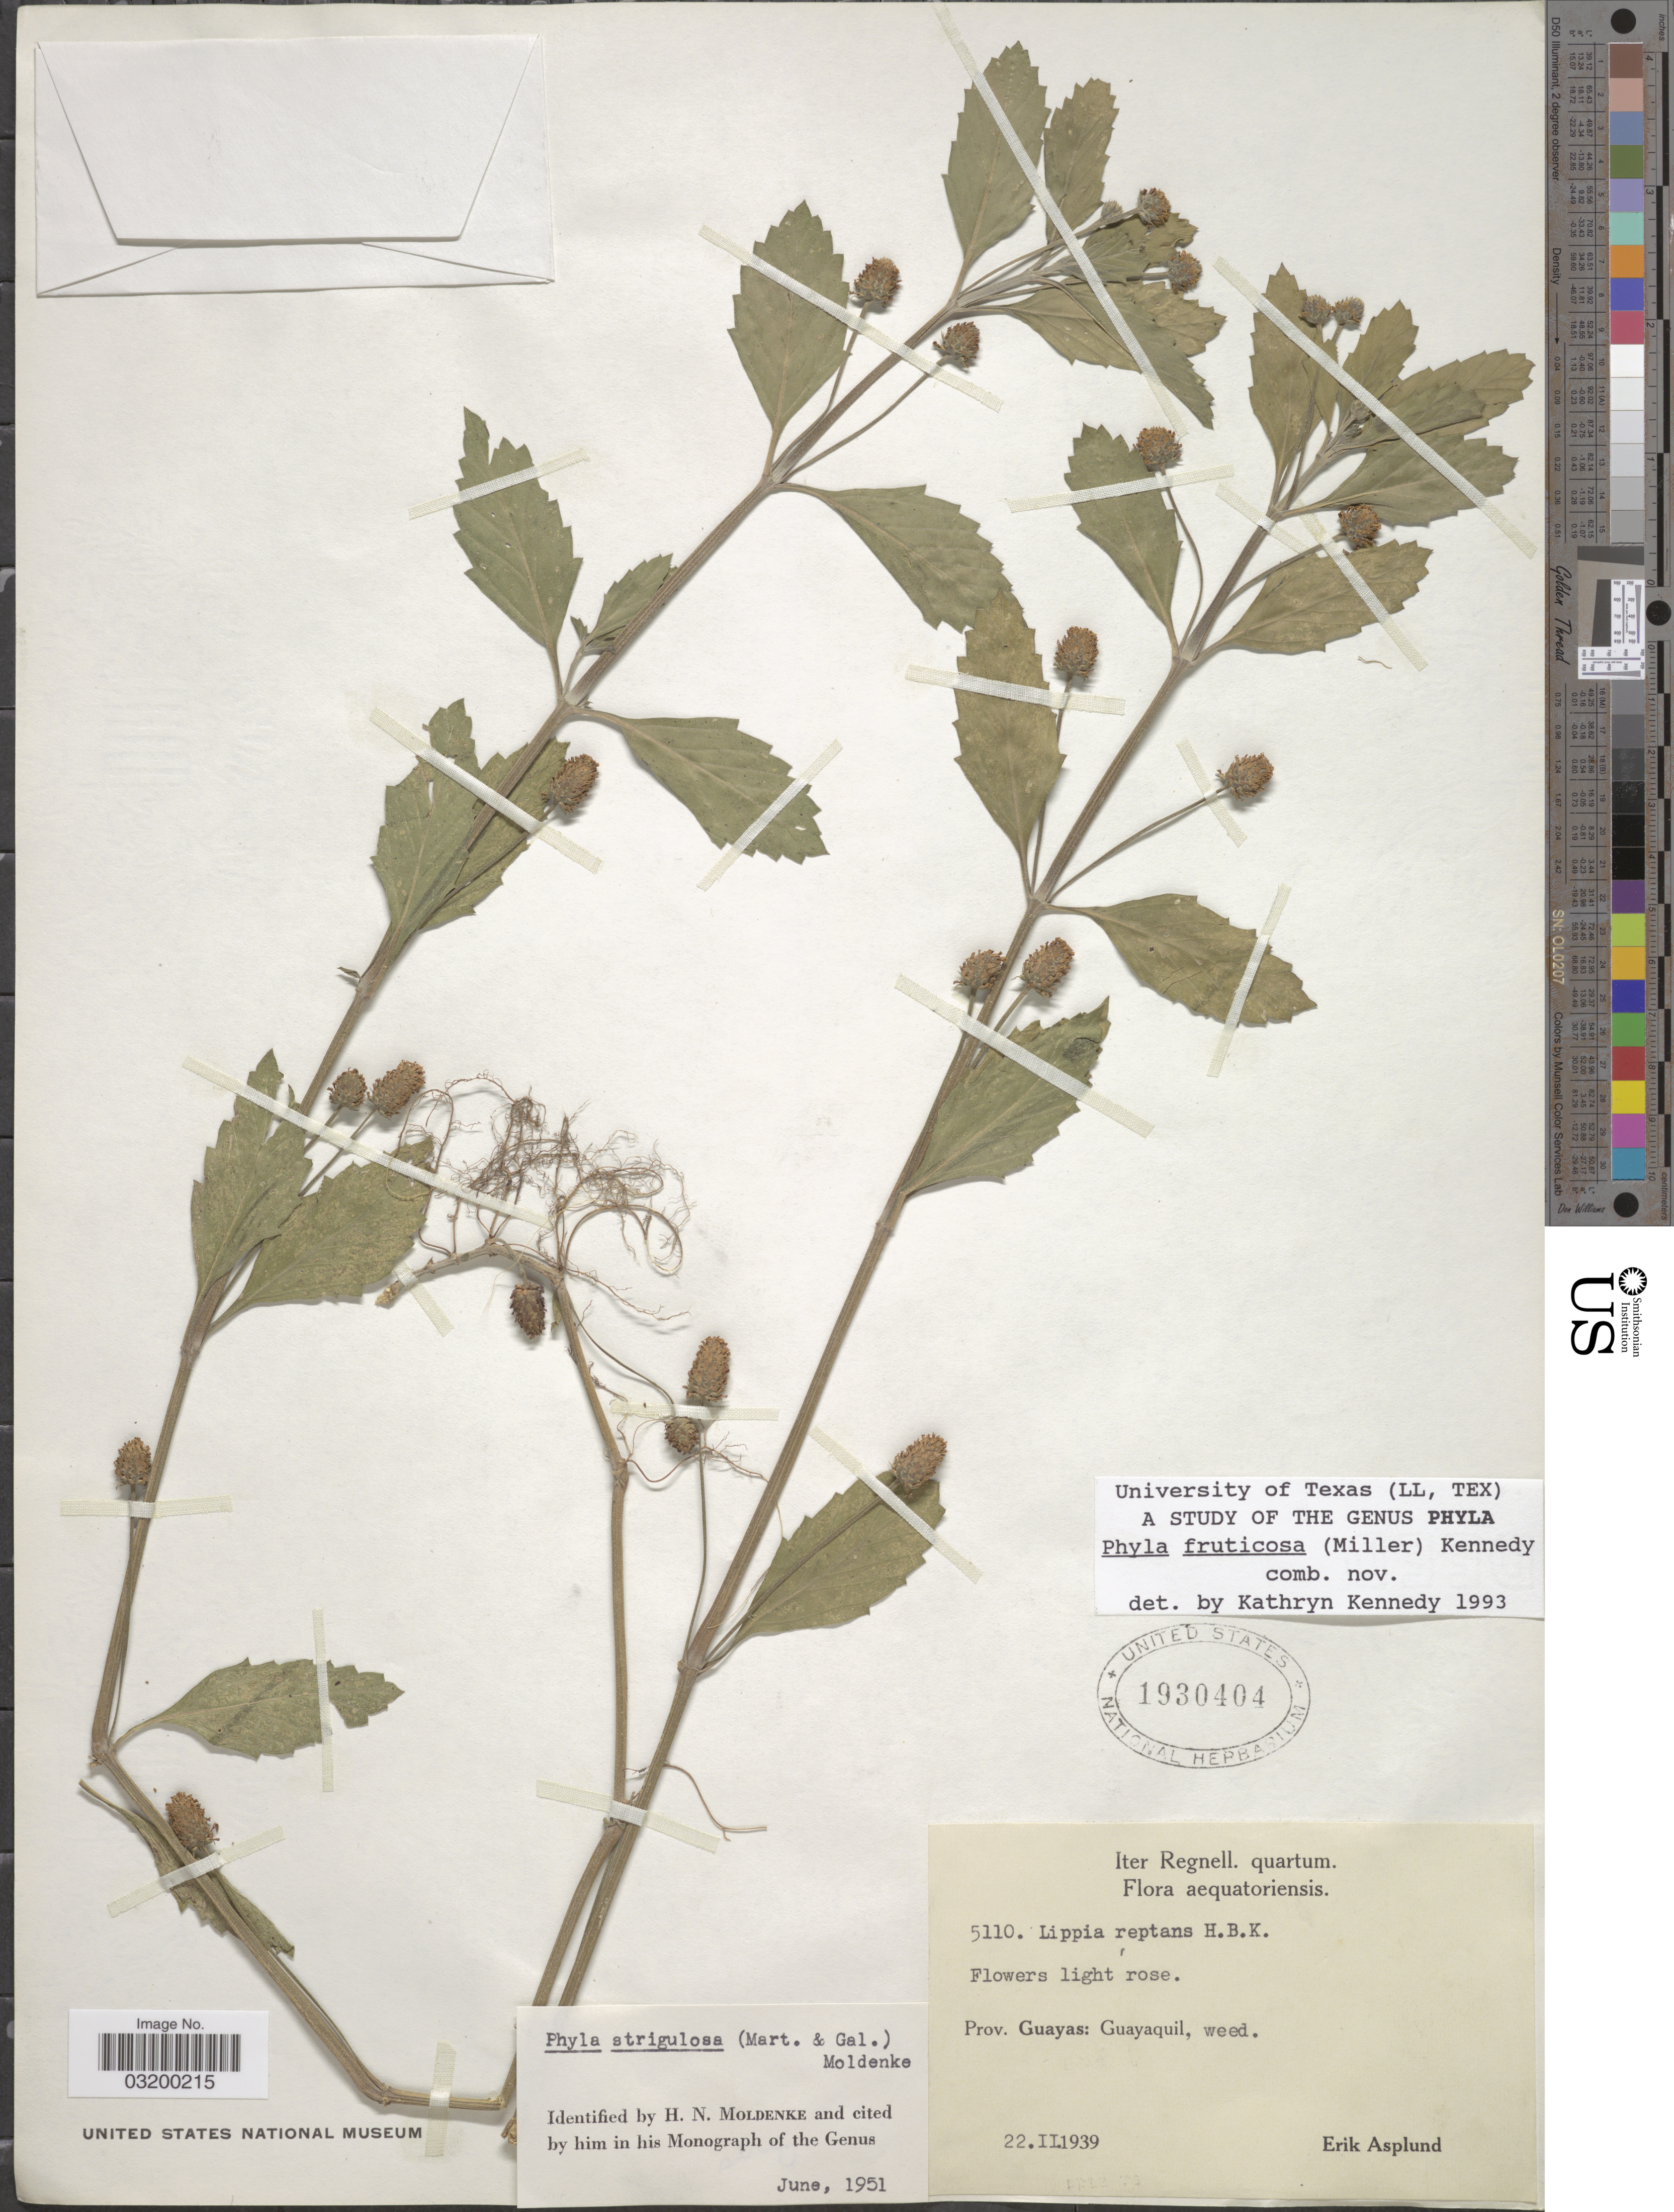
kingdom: Plantae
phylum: Tracheophyta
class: Magnoliopsida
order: Lamiales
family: Verbenaceae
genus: Phyla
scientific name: Phyla fruticosa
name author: (Mill.) K. Kenn. ex Wunderlin & B.F. Hansen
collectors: E. Asplund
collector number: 5110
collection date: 1939-02-22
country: Ecuador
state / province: Guayas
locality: Guayaquil.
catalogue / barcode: US 1930404